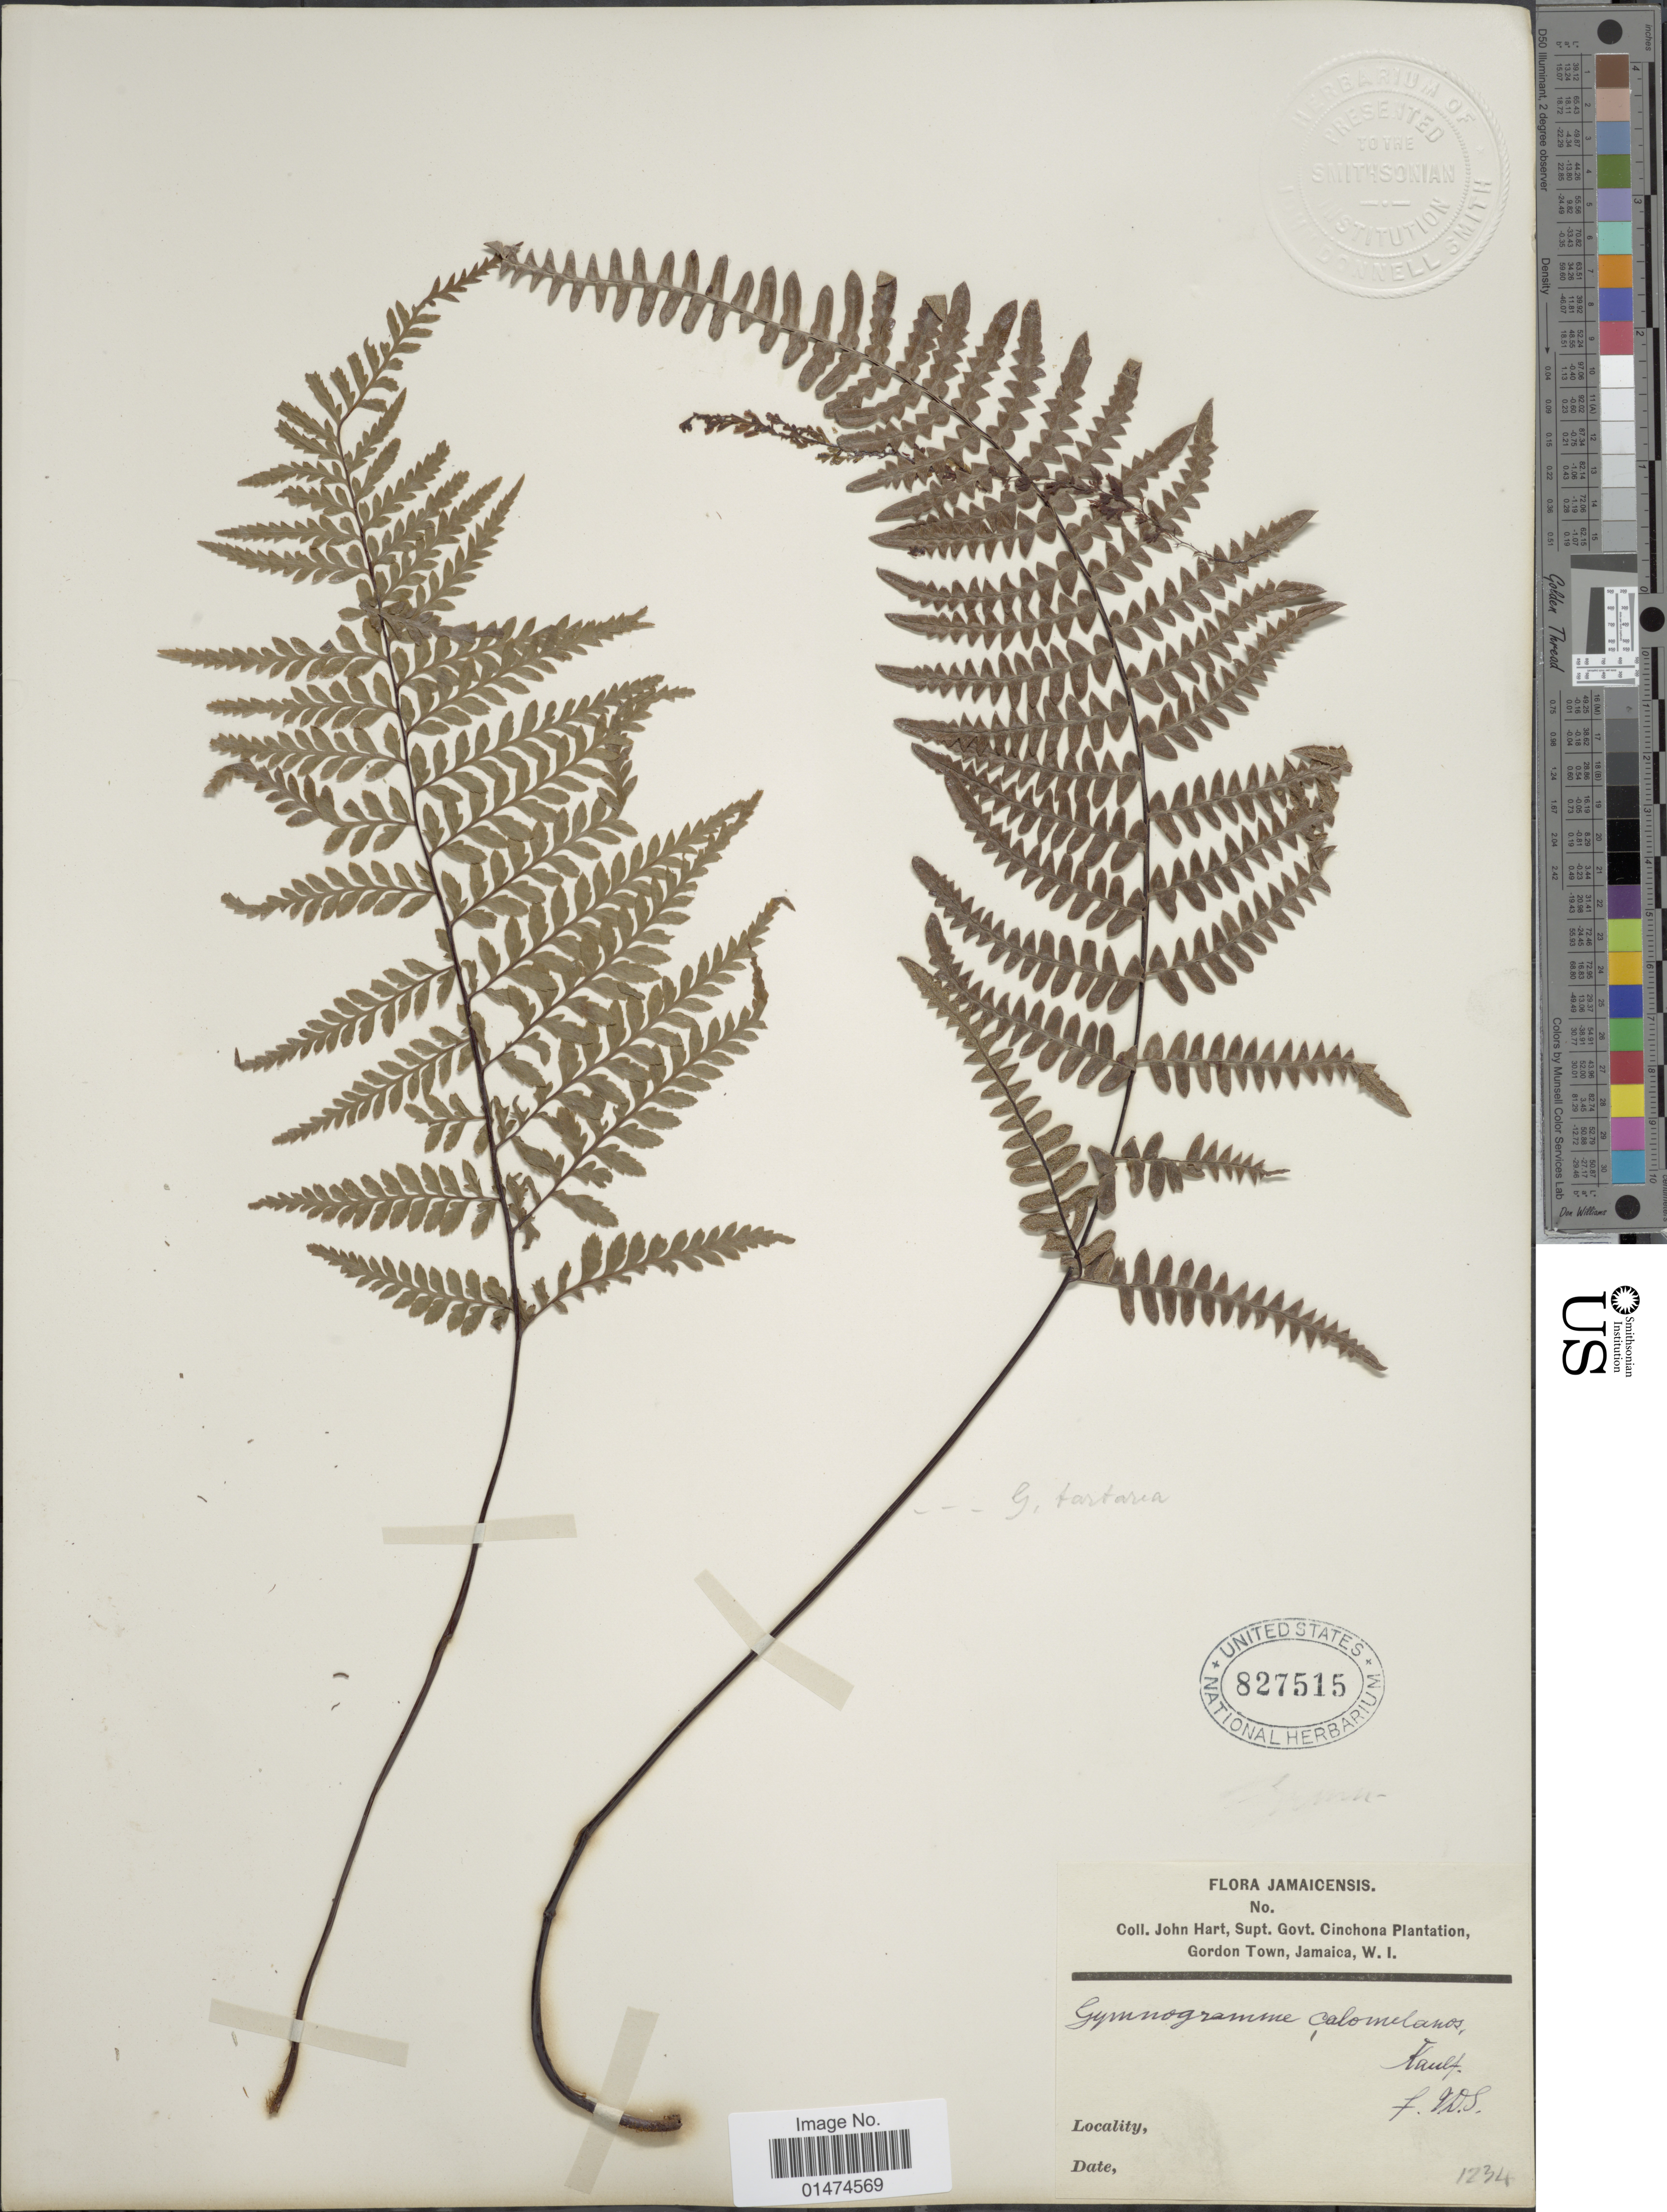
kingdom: Plantae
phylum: Tracheophyta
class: Polypodiopsida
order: Polypodiales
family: Pteridaceae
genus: Pityrogramma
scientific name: Pityrogramma ebenea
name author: (L.) Proctor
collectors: J. H. Hart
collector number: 1234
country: Jamaica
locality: Cinchona plantation, Gordon Town, Jamaica, W. I.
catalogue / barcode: US 827515